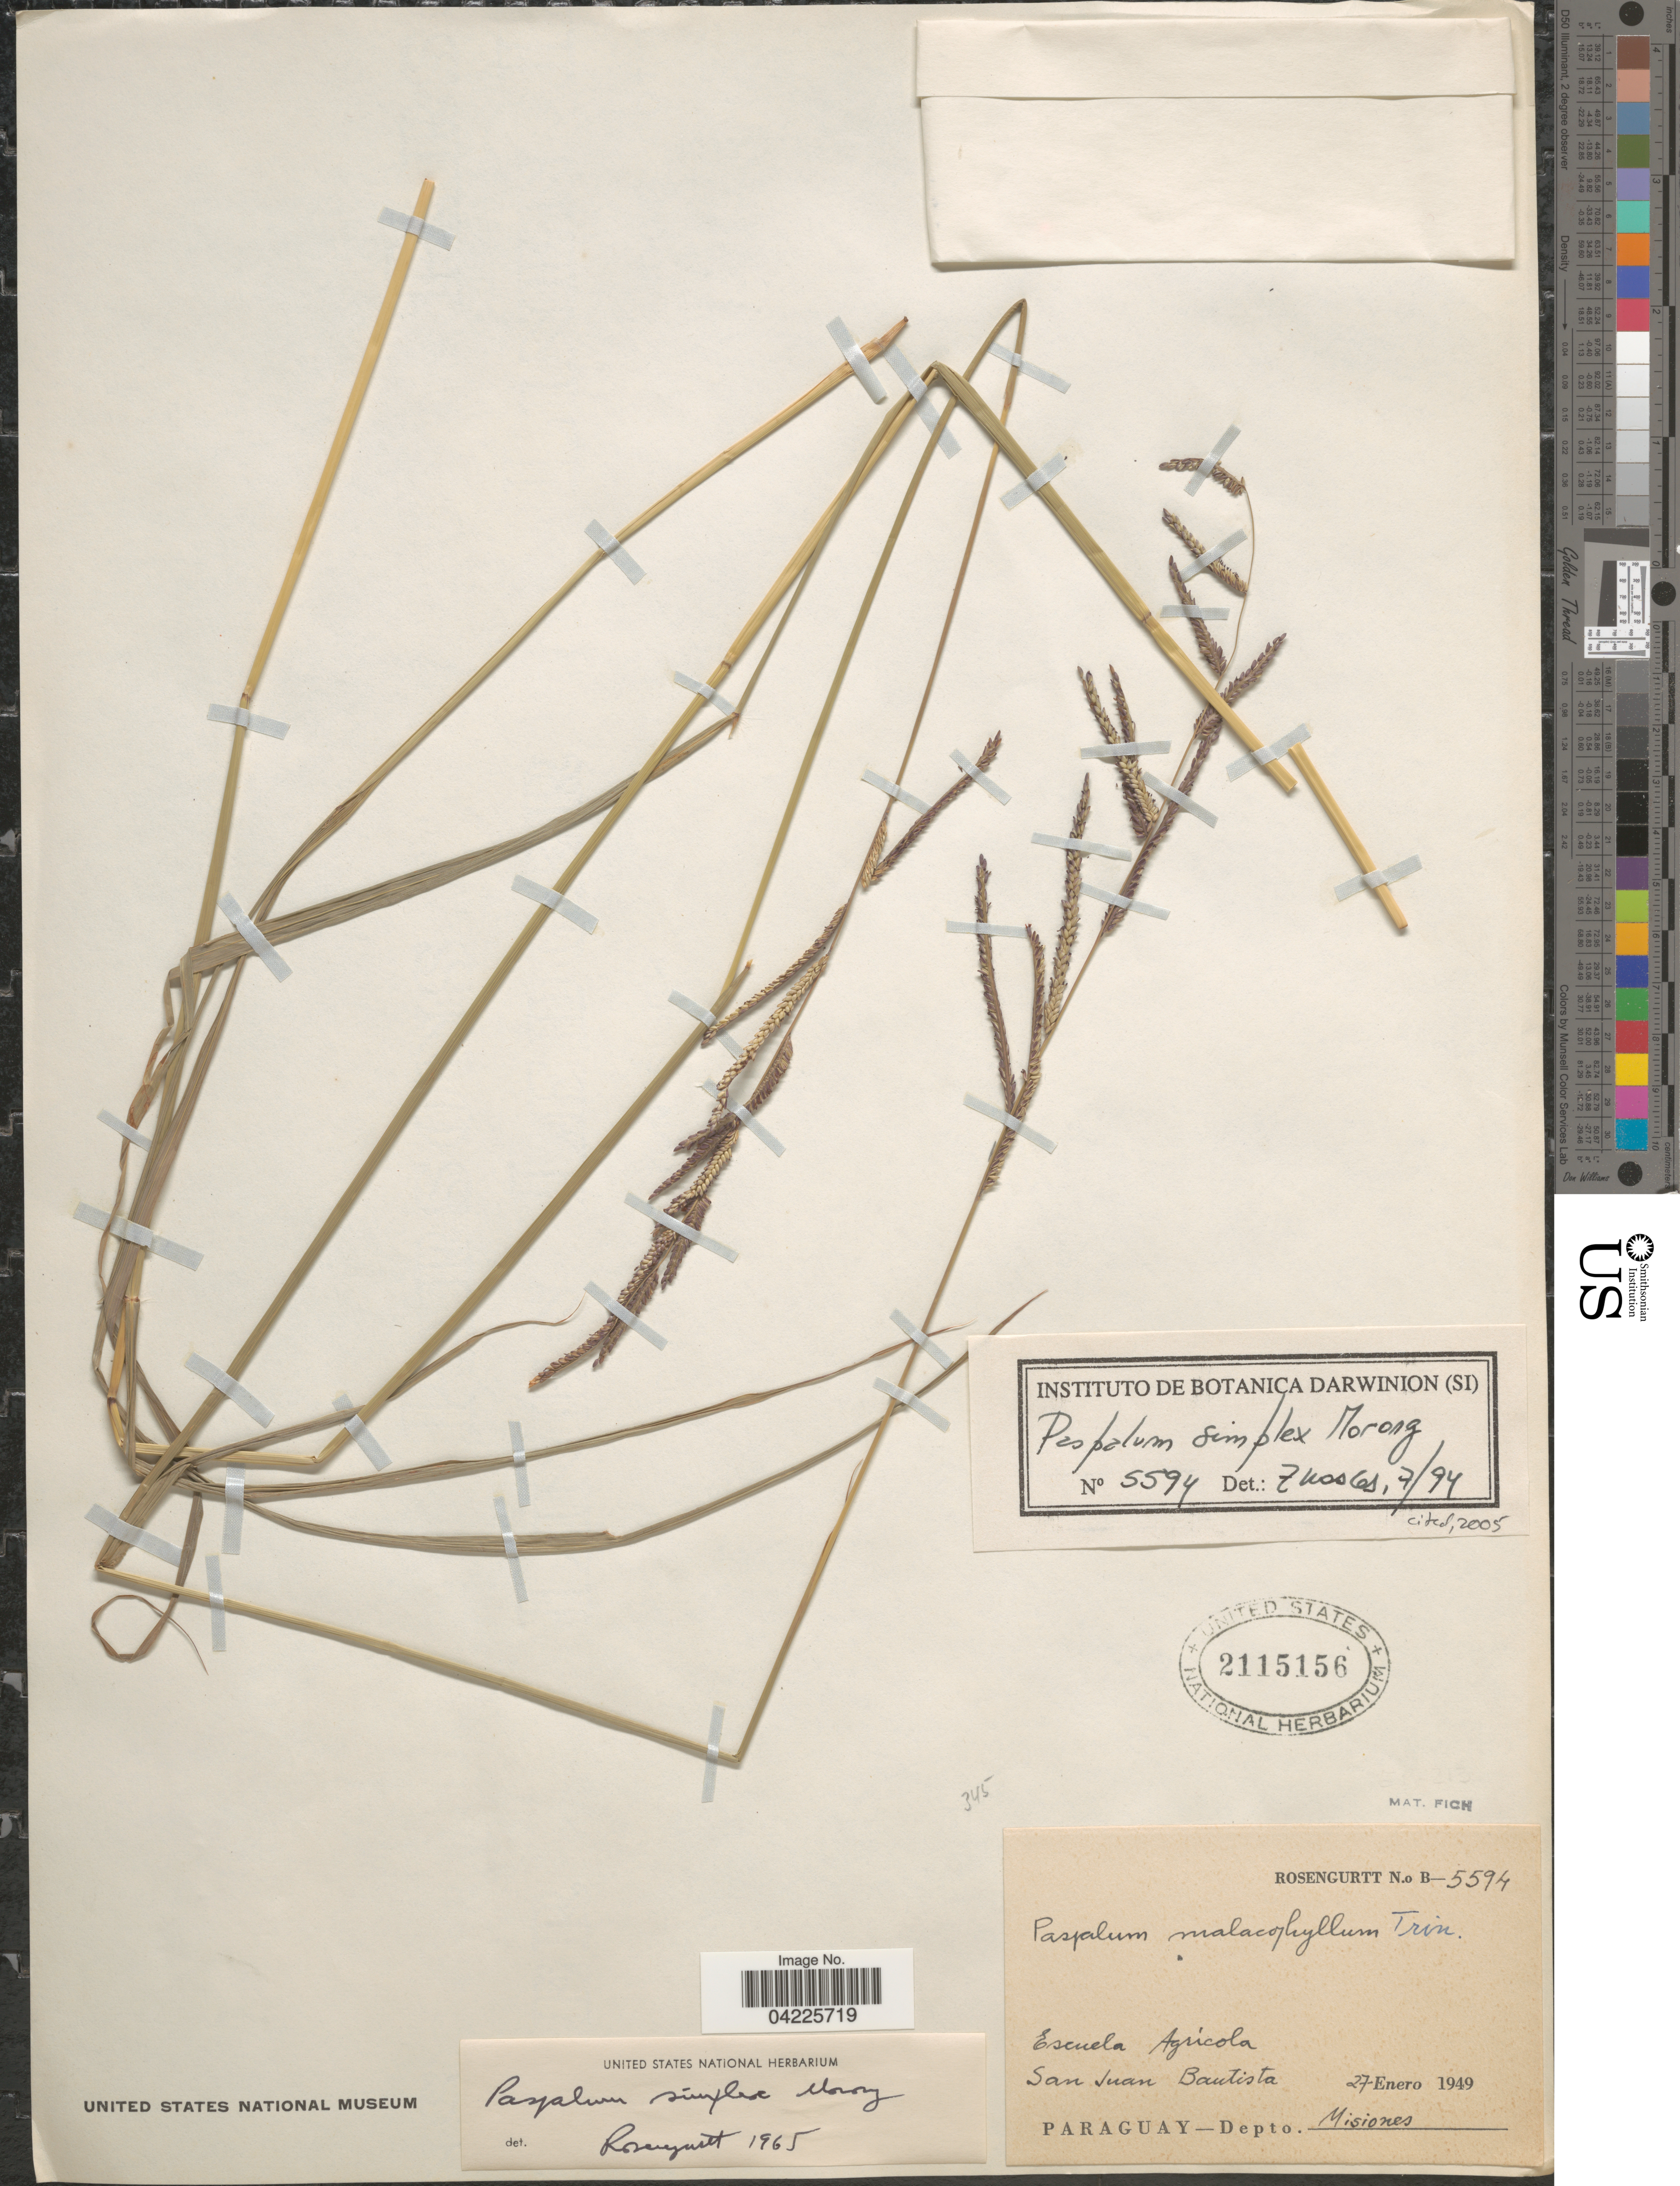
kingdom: Plantae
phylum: Tracheophyta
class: Liliopsida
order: Poales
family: Poaceae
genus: Paspalum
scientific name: Paspalum simplex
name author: Morong in Morong & Britton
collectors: Rosengurtt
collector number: B-5594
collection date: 1949-01-27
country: Paraguay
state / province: Misiones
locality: Escuela Agricola. San Juan Bautista. Depto. Misiones.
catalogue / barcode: US 2115156